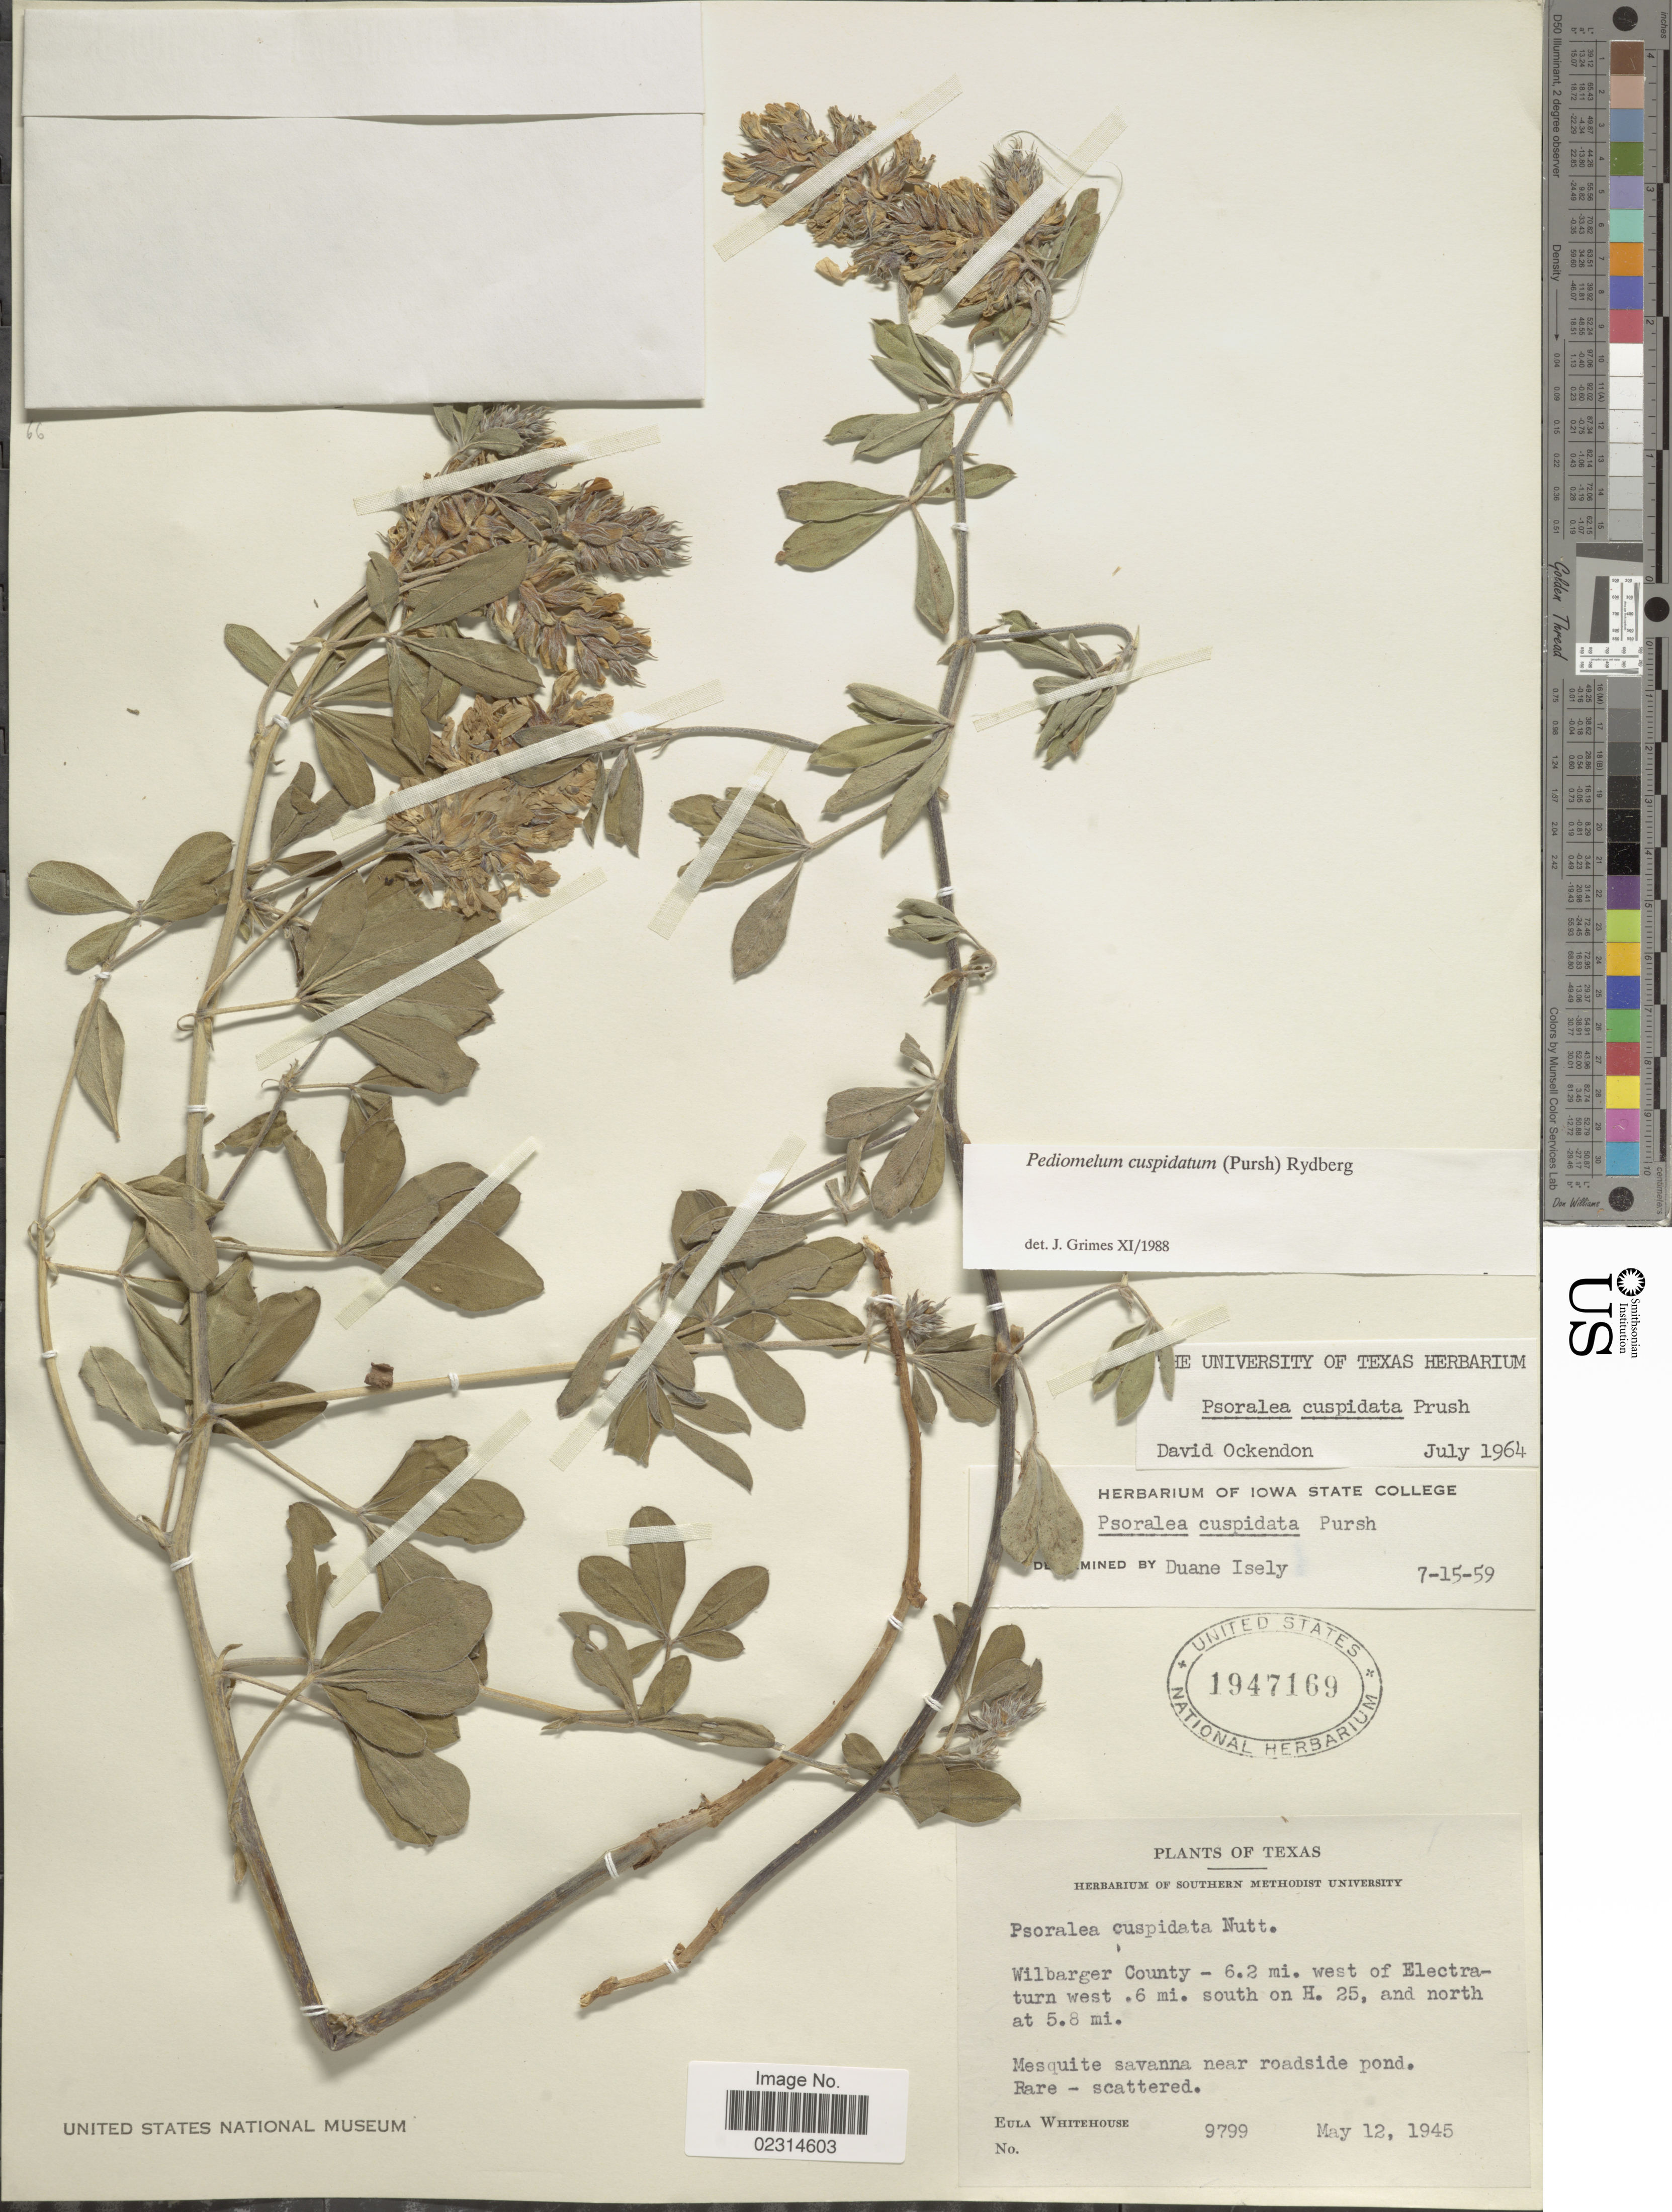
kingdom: Plantae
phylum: Tracheophyta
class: Magnoliopsida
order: Fabales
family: Fabaceae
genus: Pediomelum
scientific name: Pediomelum cuspidatum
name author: (Pursh) Rydb.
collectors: E. Whitehouse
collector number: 9799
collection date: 1945-05-12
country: United States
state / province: Texas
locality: Wilbarger County - 6.2 mi west of Electraturn. 6 mi south on H. 25, and north at 5.8 mi. Mesquite savanna roadside pond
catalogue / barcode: US 1947169